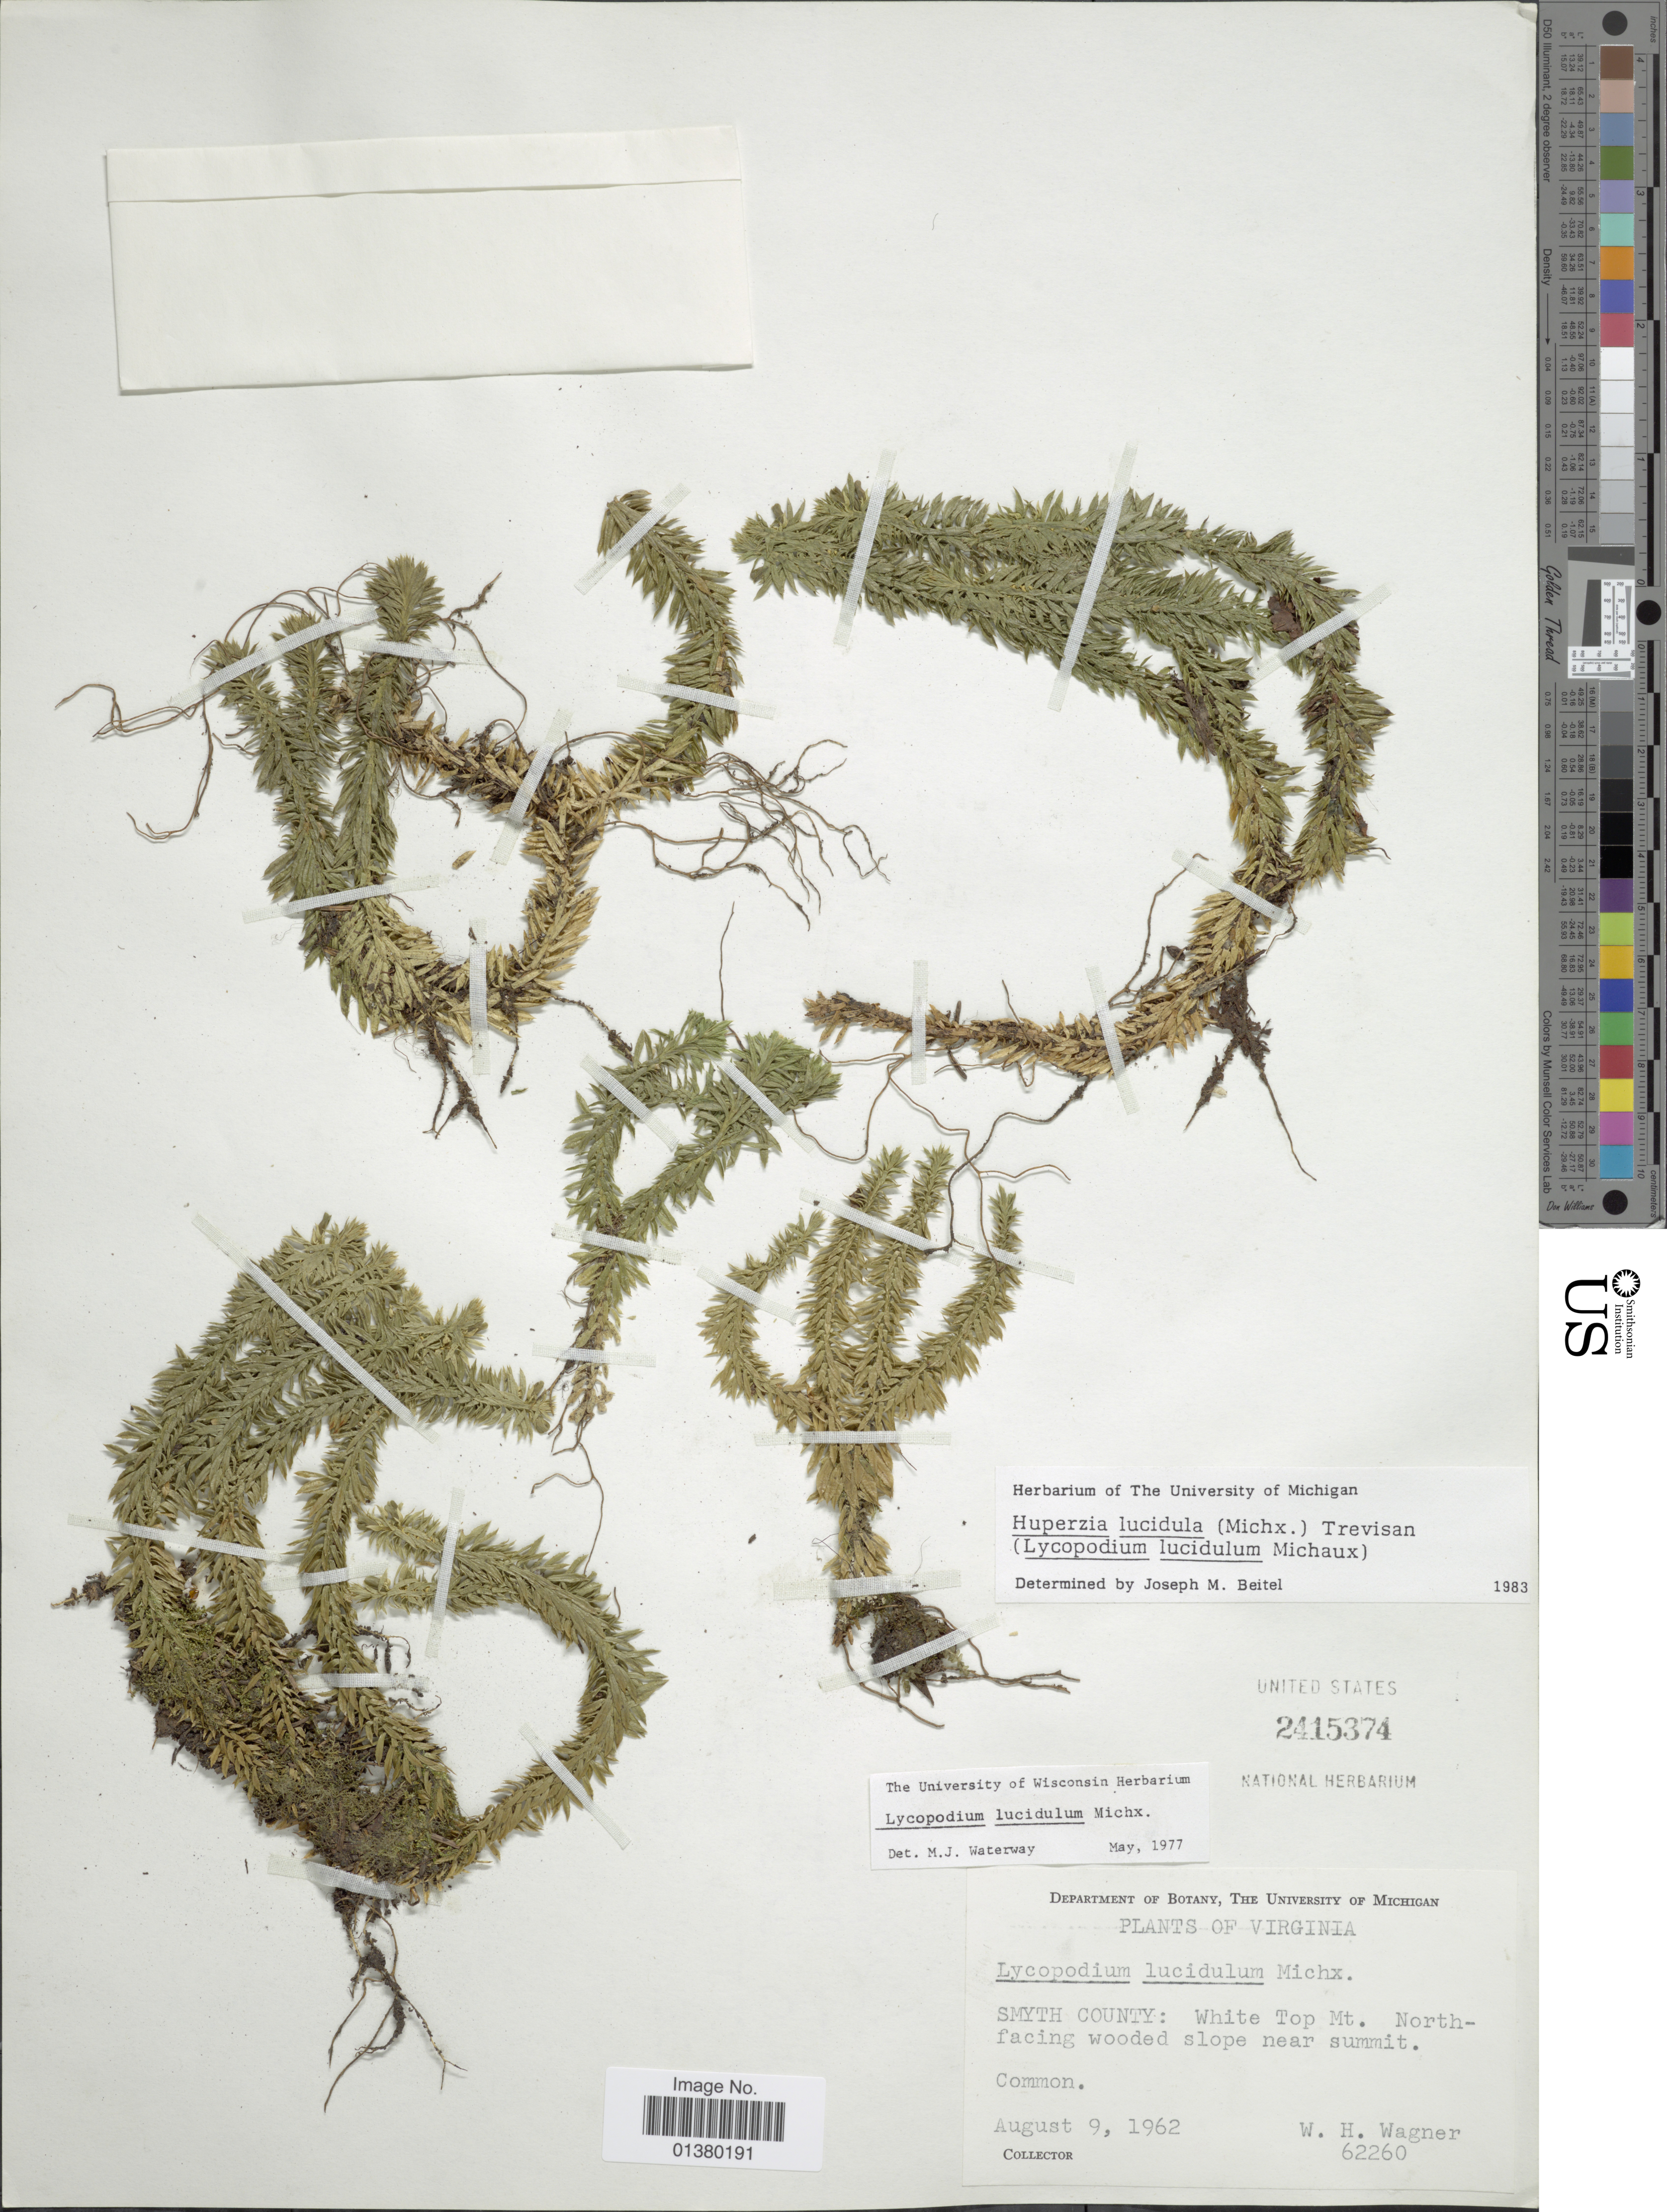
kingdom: Plantae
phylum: Tracheophyta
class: Lycopodiopsida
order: Lycopodiales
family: Lycopodiaceae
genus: Huperzia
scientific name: Huperzia lucidula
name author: (Michx.) Trevis.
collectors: W. H. Wagner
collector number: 62260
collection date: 1962-08-09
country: United States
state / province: Virginia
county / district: Smyth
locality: Smyth County: White Top Mt. Northfacing wooded slope near summit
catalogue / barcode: US 2415374